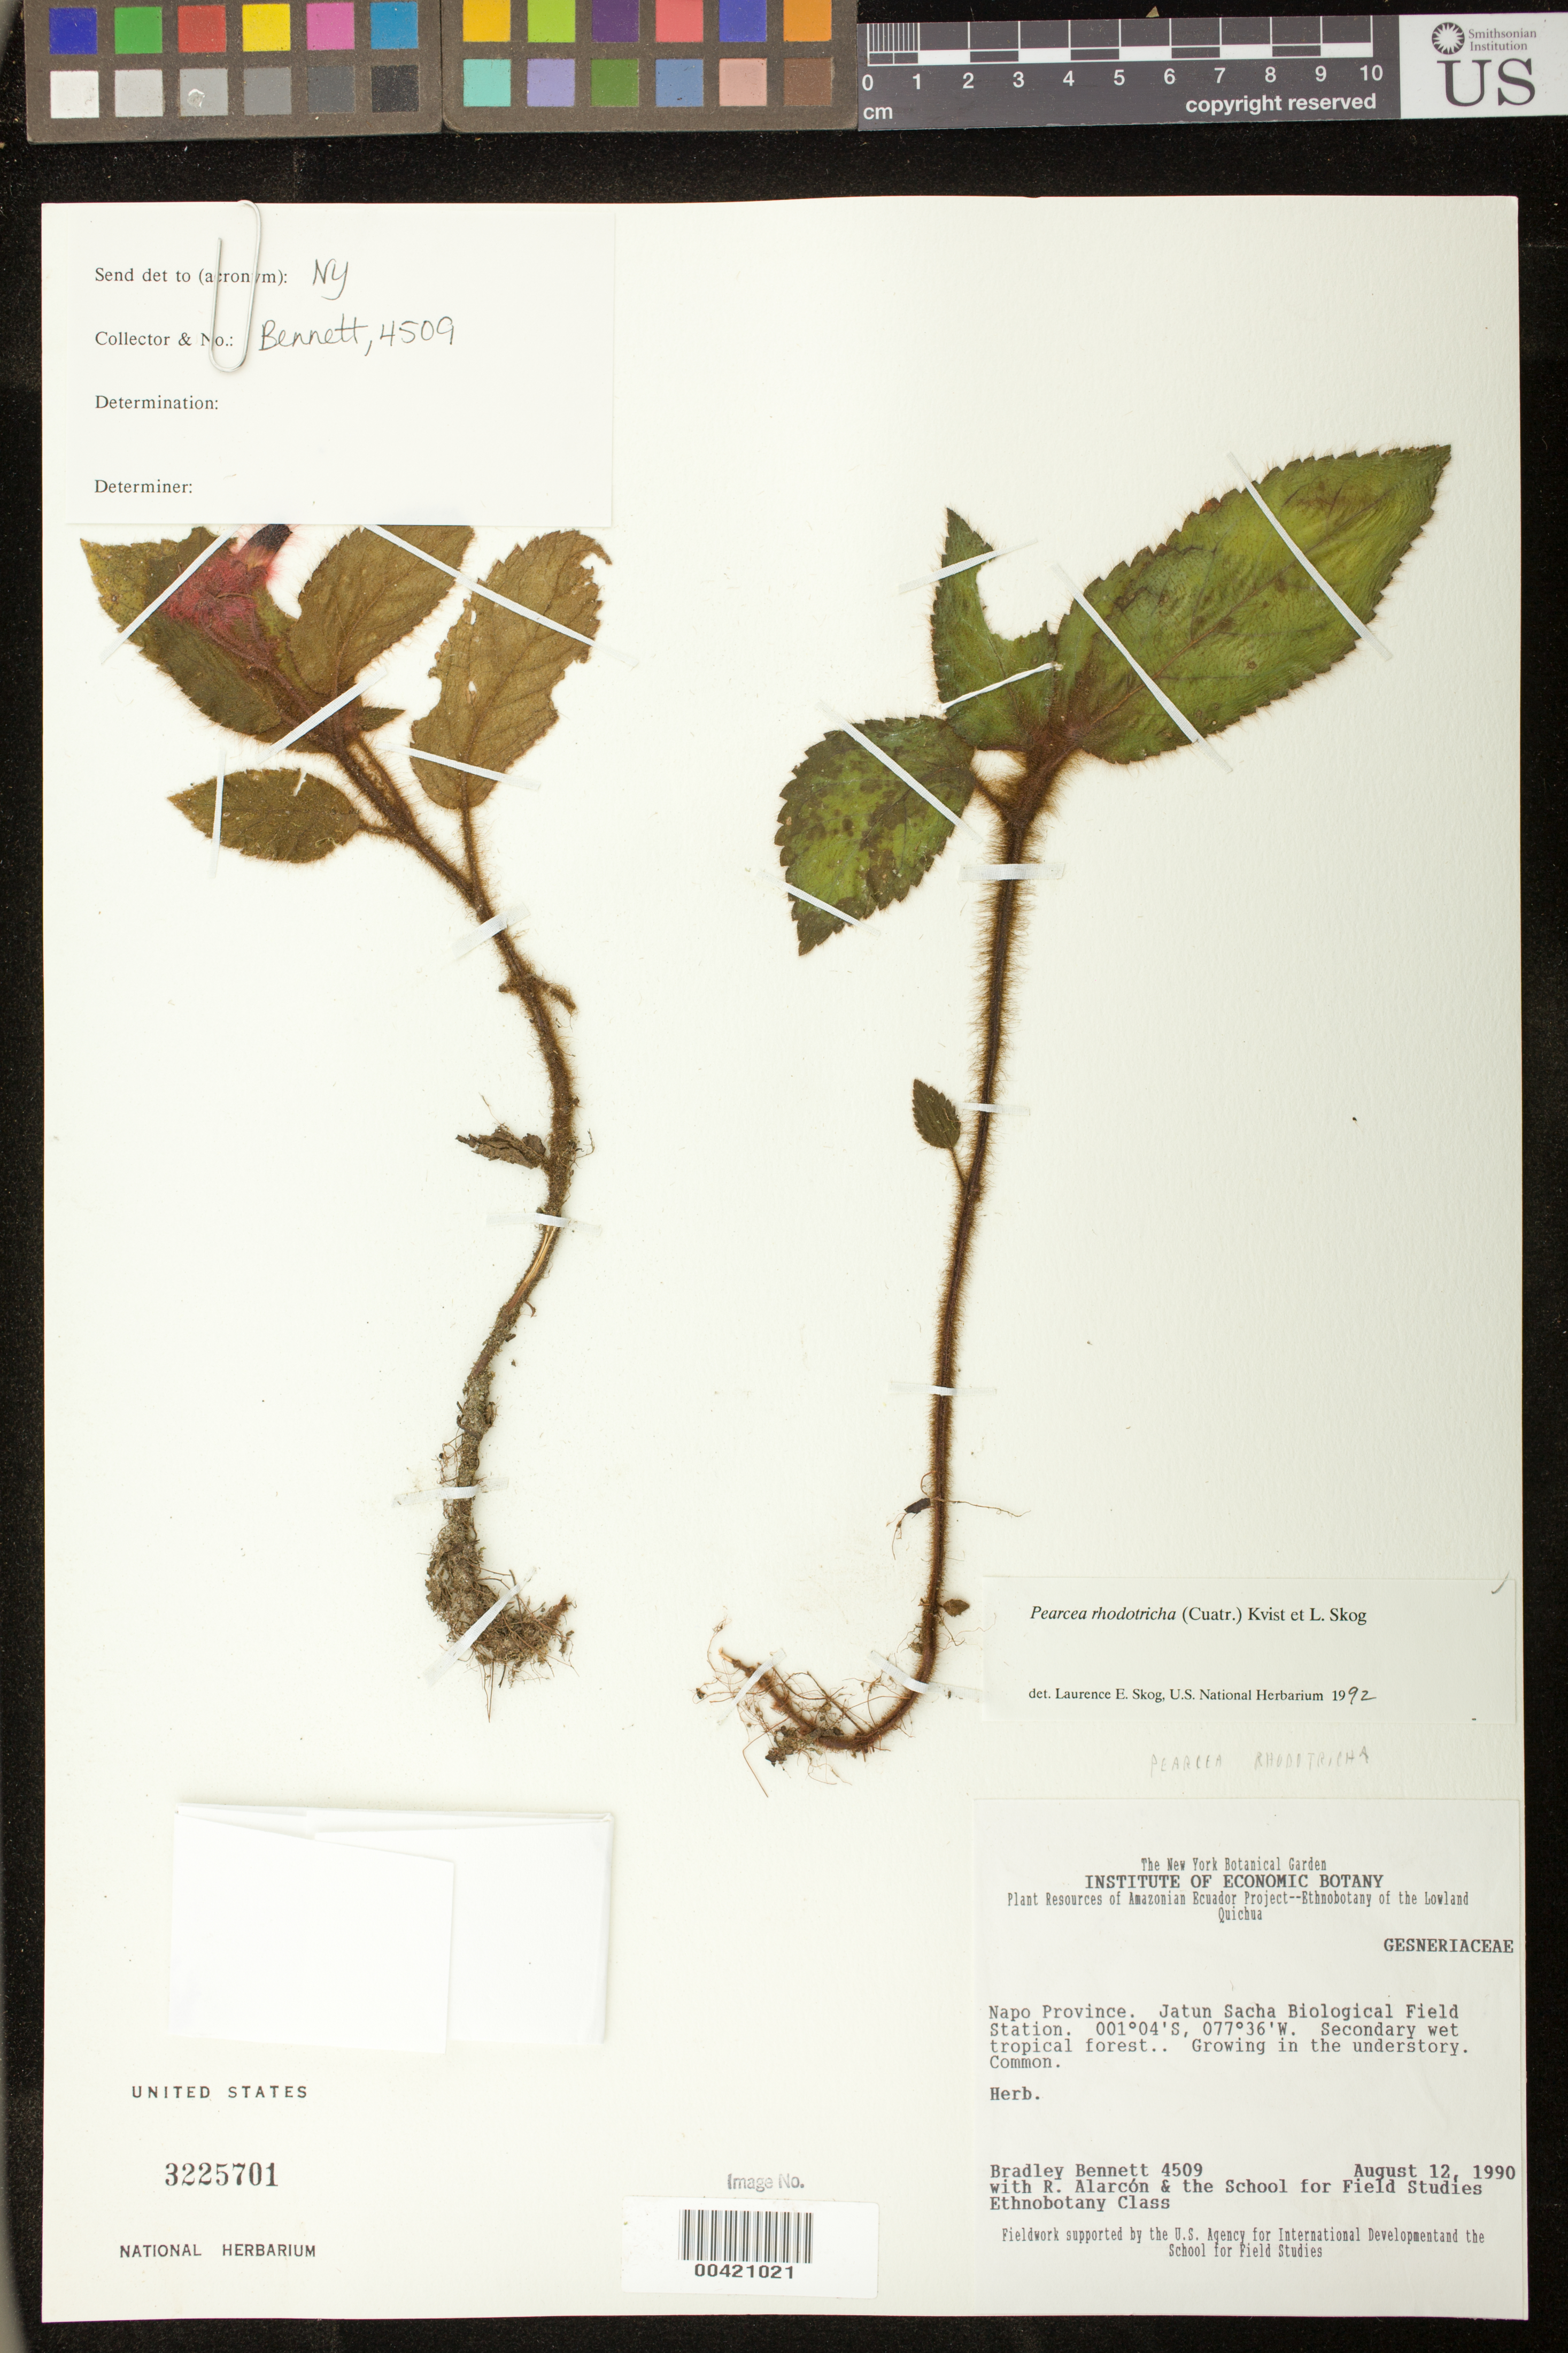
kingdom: Plantae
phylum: Tracheophyta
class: Magnoliopsida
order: Lamiales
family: Gesneriaceae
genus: Pearcea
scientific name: Pearcea rhodotricha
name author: (Cuatrec.) L.P. Kvist & L.E. Skog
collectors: B. Bennett, R. Alarcon & et al.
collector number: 4509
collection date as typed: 12 Aug 1990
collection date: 1990-08-12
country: Ecuador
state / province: Napo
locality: Jatun Scha Biological Field Station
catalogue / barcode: US 3225701